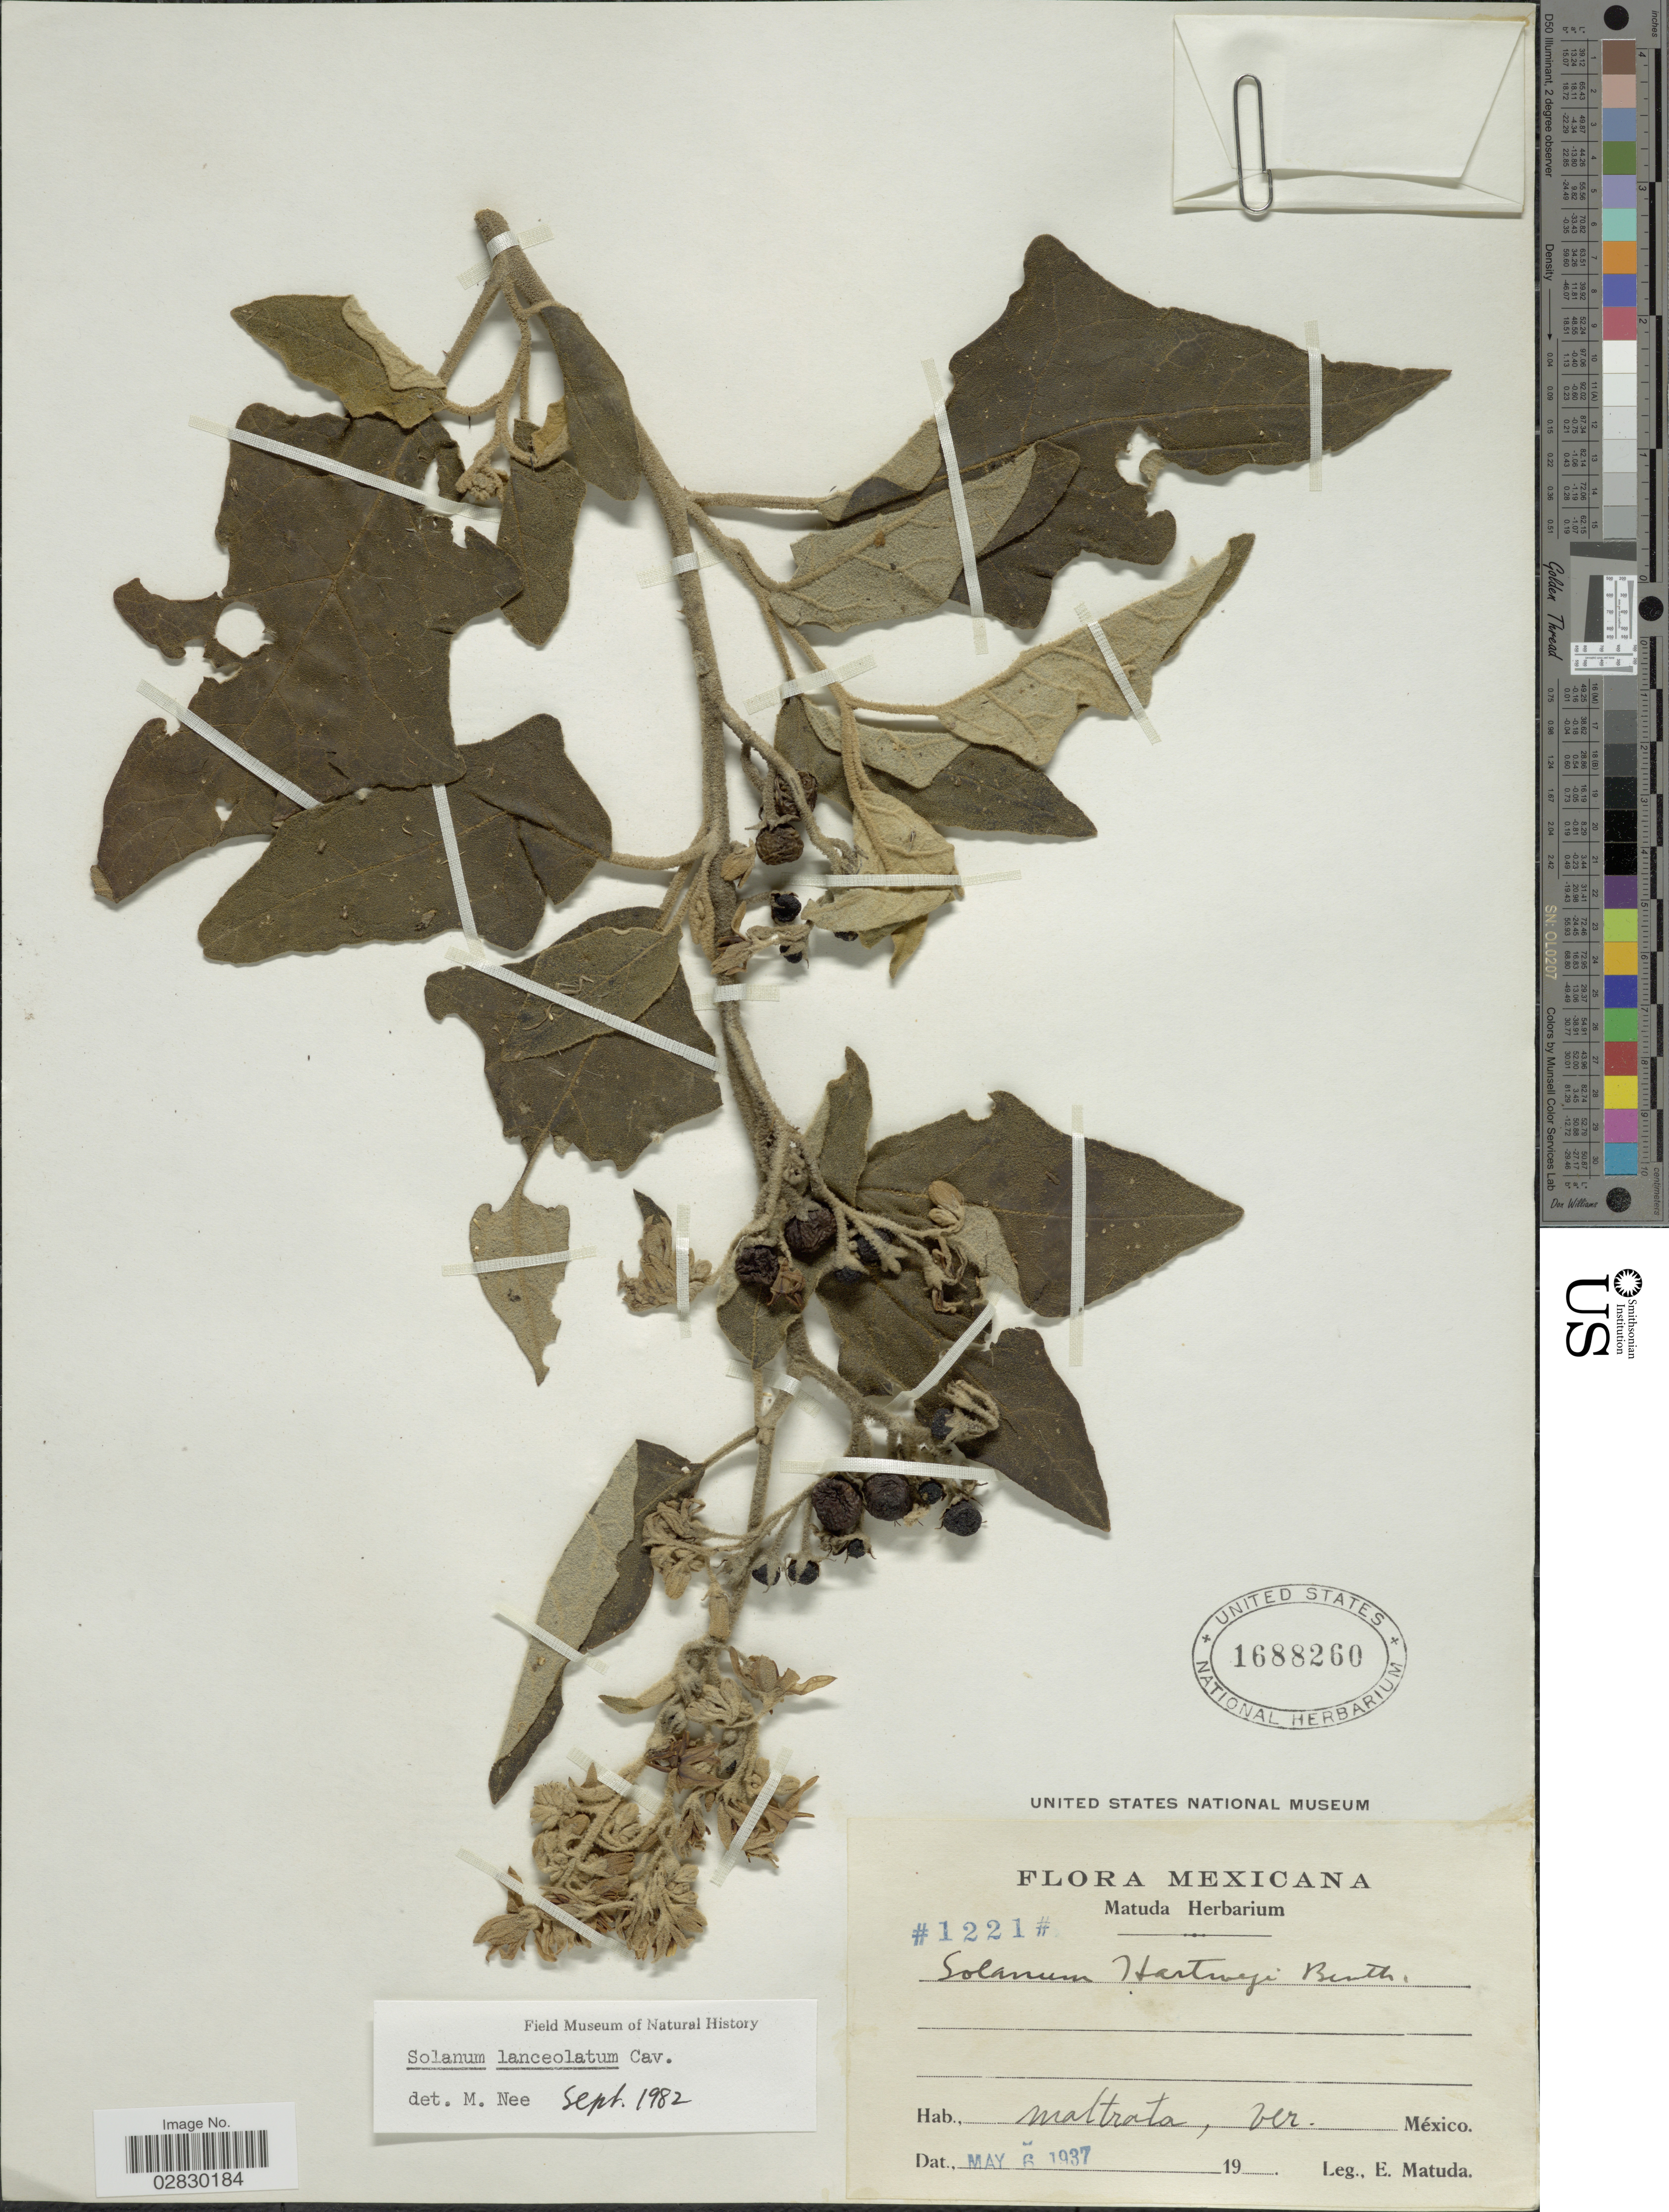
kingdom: Plantae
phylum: Tracheophyta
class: Magnoliopsida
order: Solanales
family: Solanaceae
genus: Solanum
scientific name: Solanum lanceolatum Berthault, nom. illeg.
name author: Berthault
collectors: E. Matuda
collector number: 1221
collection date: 1937-05-06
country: Mexico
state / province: Veracruz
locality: Maltrata, Ver.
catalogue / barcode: US 1688260